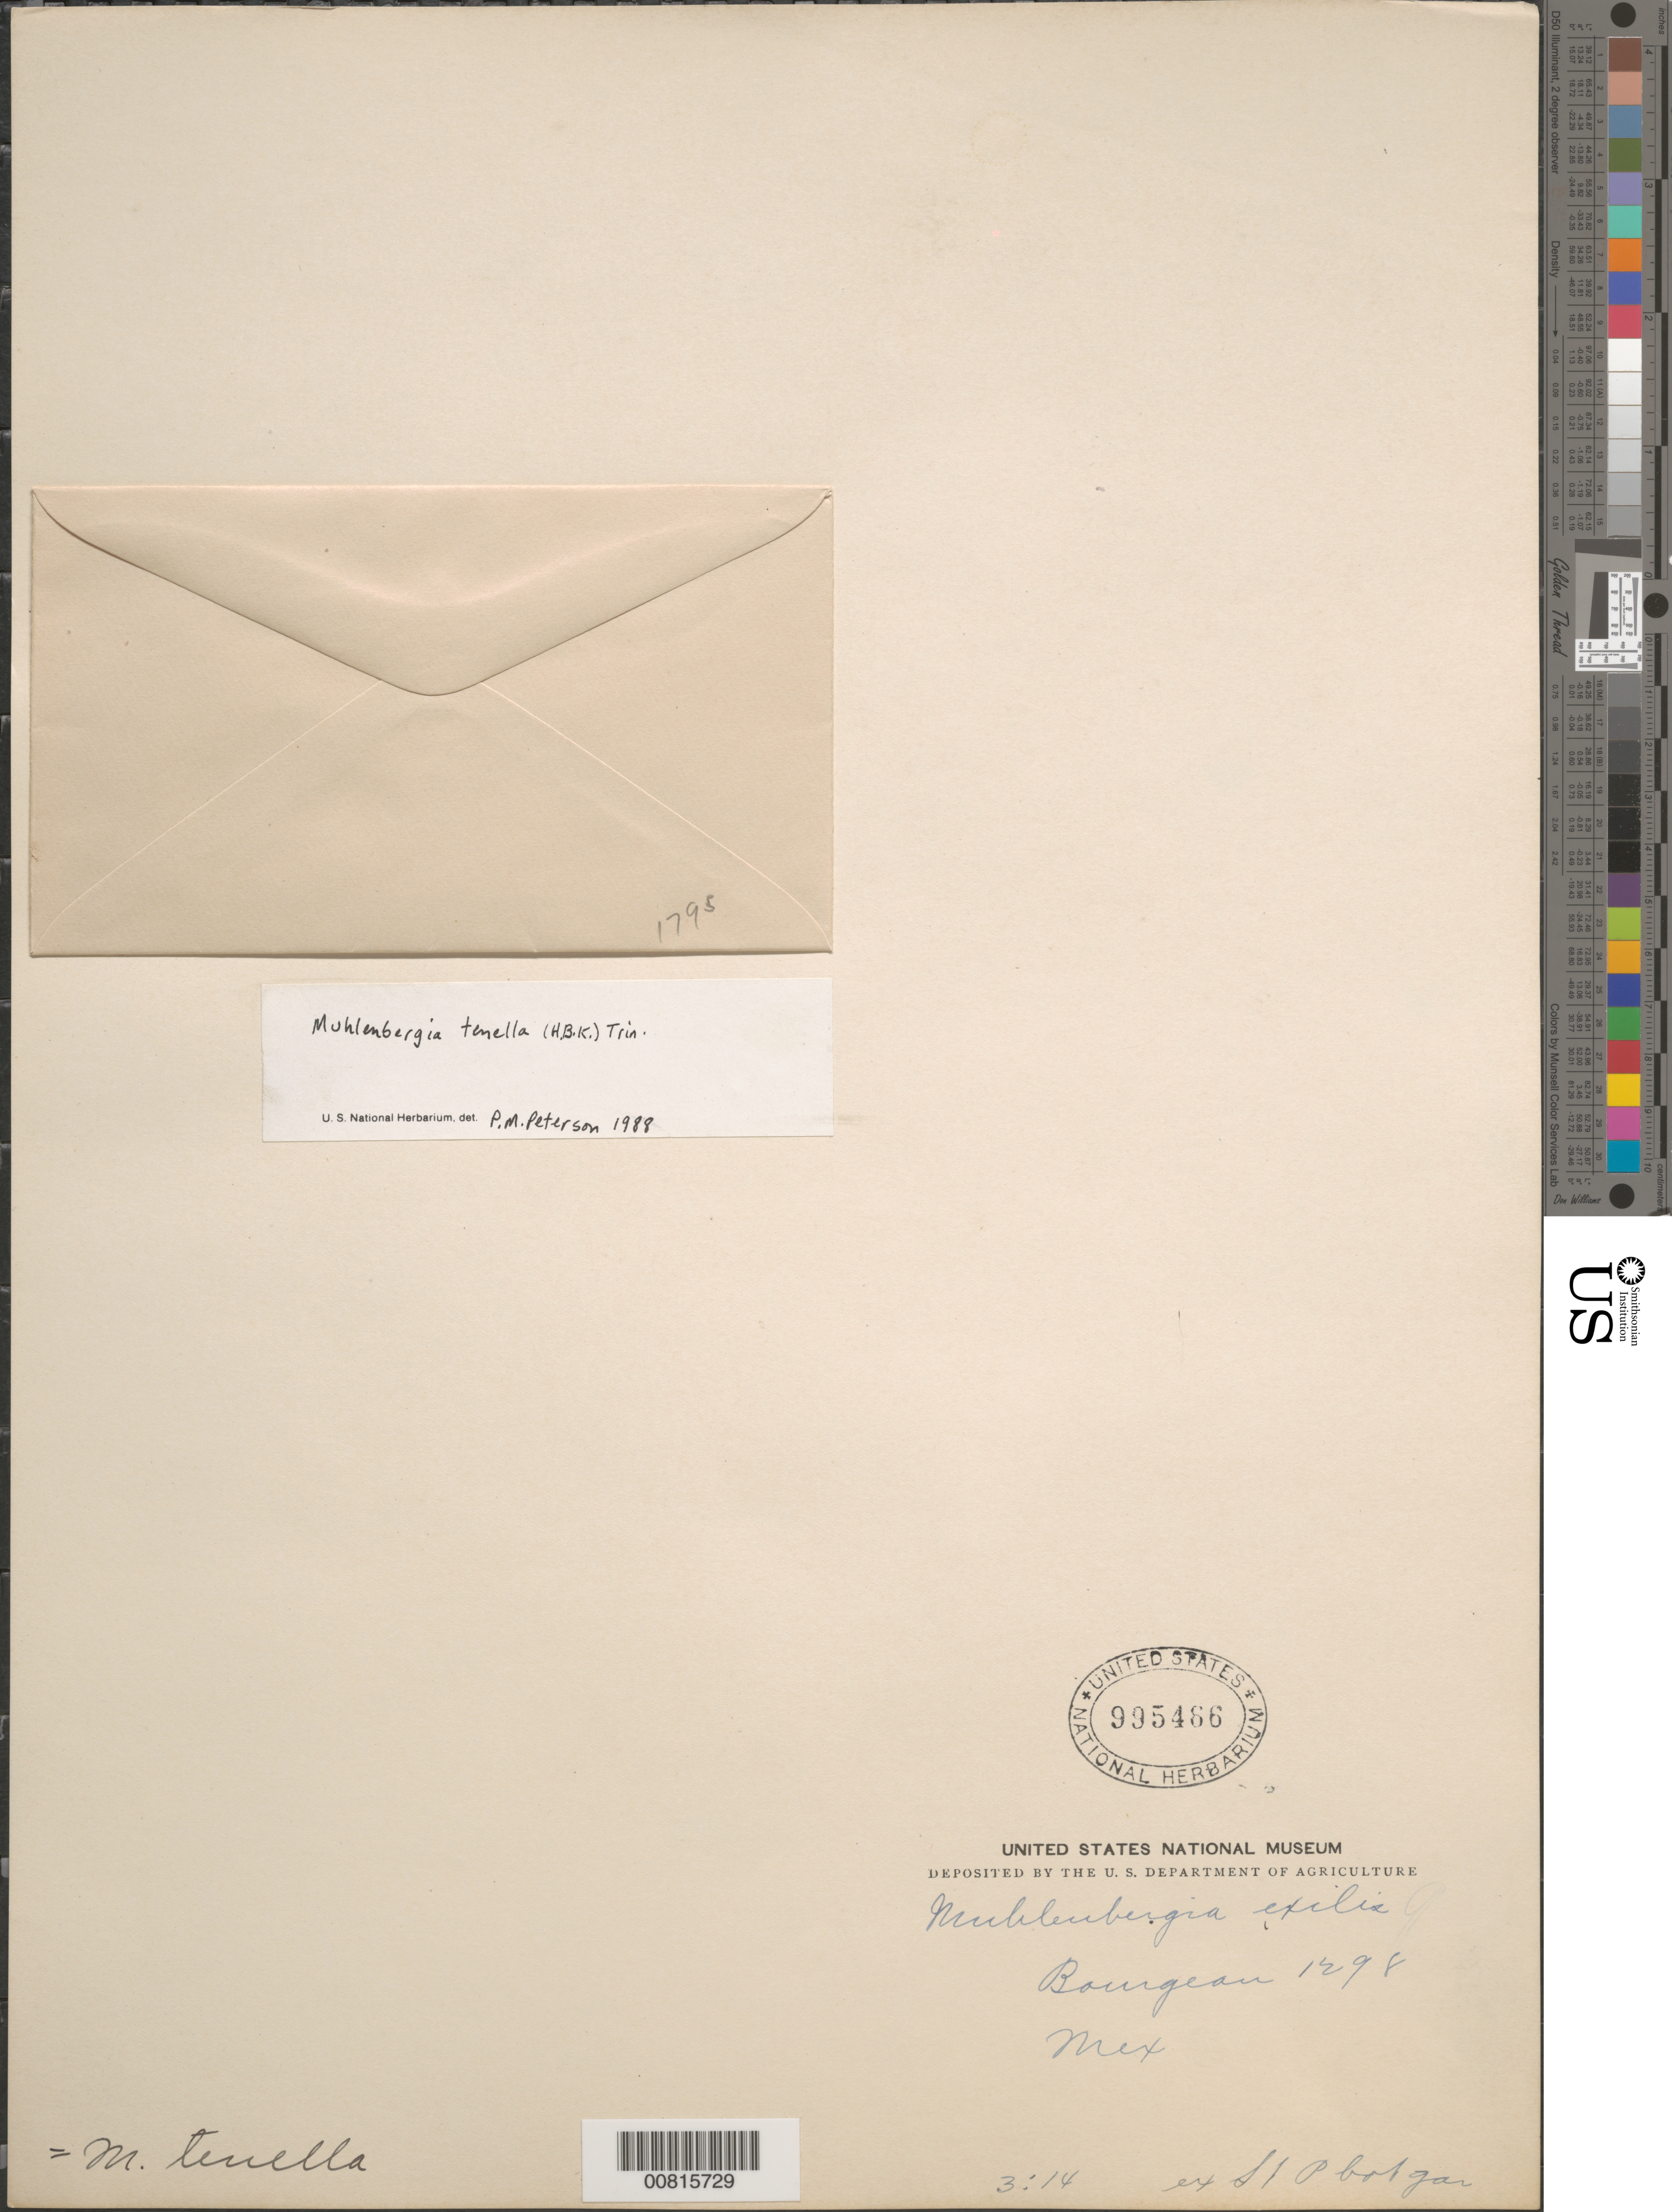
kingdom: Plantae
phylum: Tracheophyta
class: Liliopsida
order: Poales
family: Poaceae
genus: Muhlenbergia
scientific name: Muhlenbergia tenella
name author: (Kunth) Trin.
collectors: M. Bourgeau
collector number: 1298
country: Mexico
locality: Mexico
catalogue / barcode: US 995466